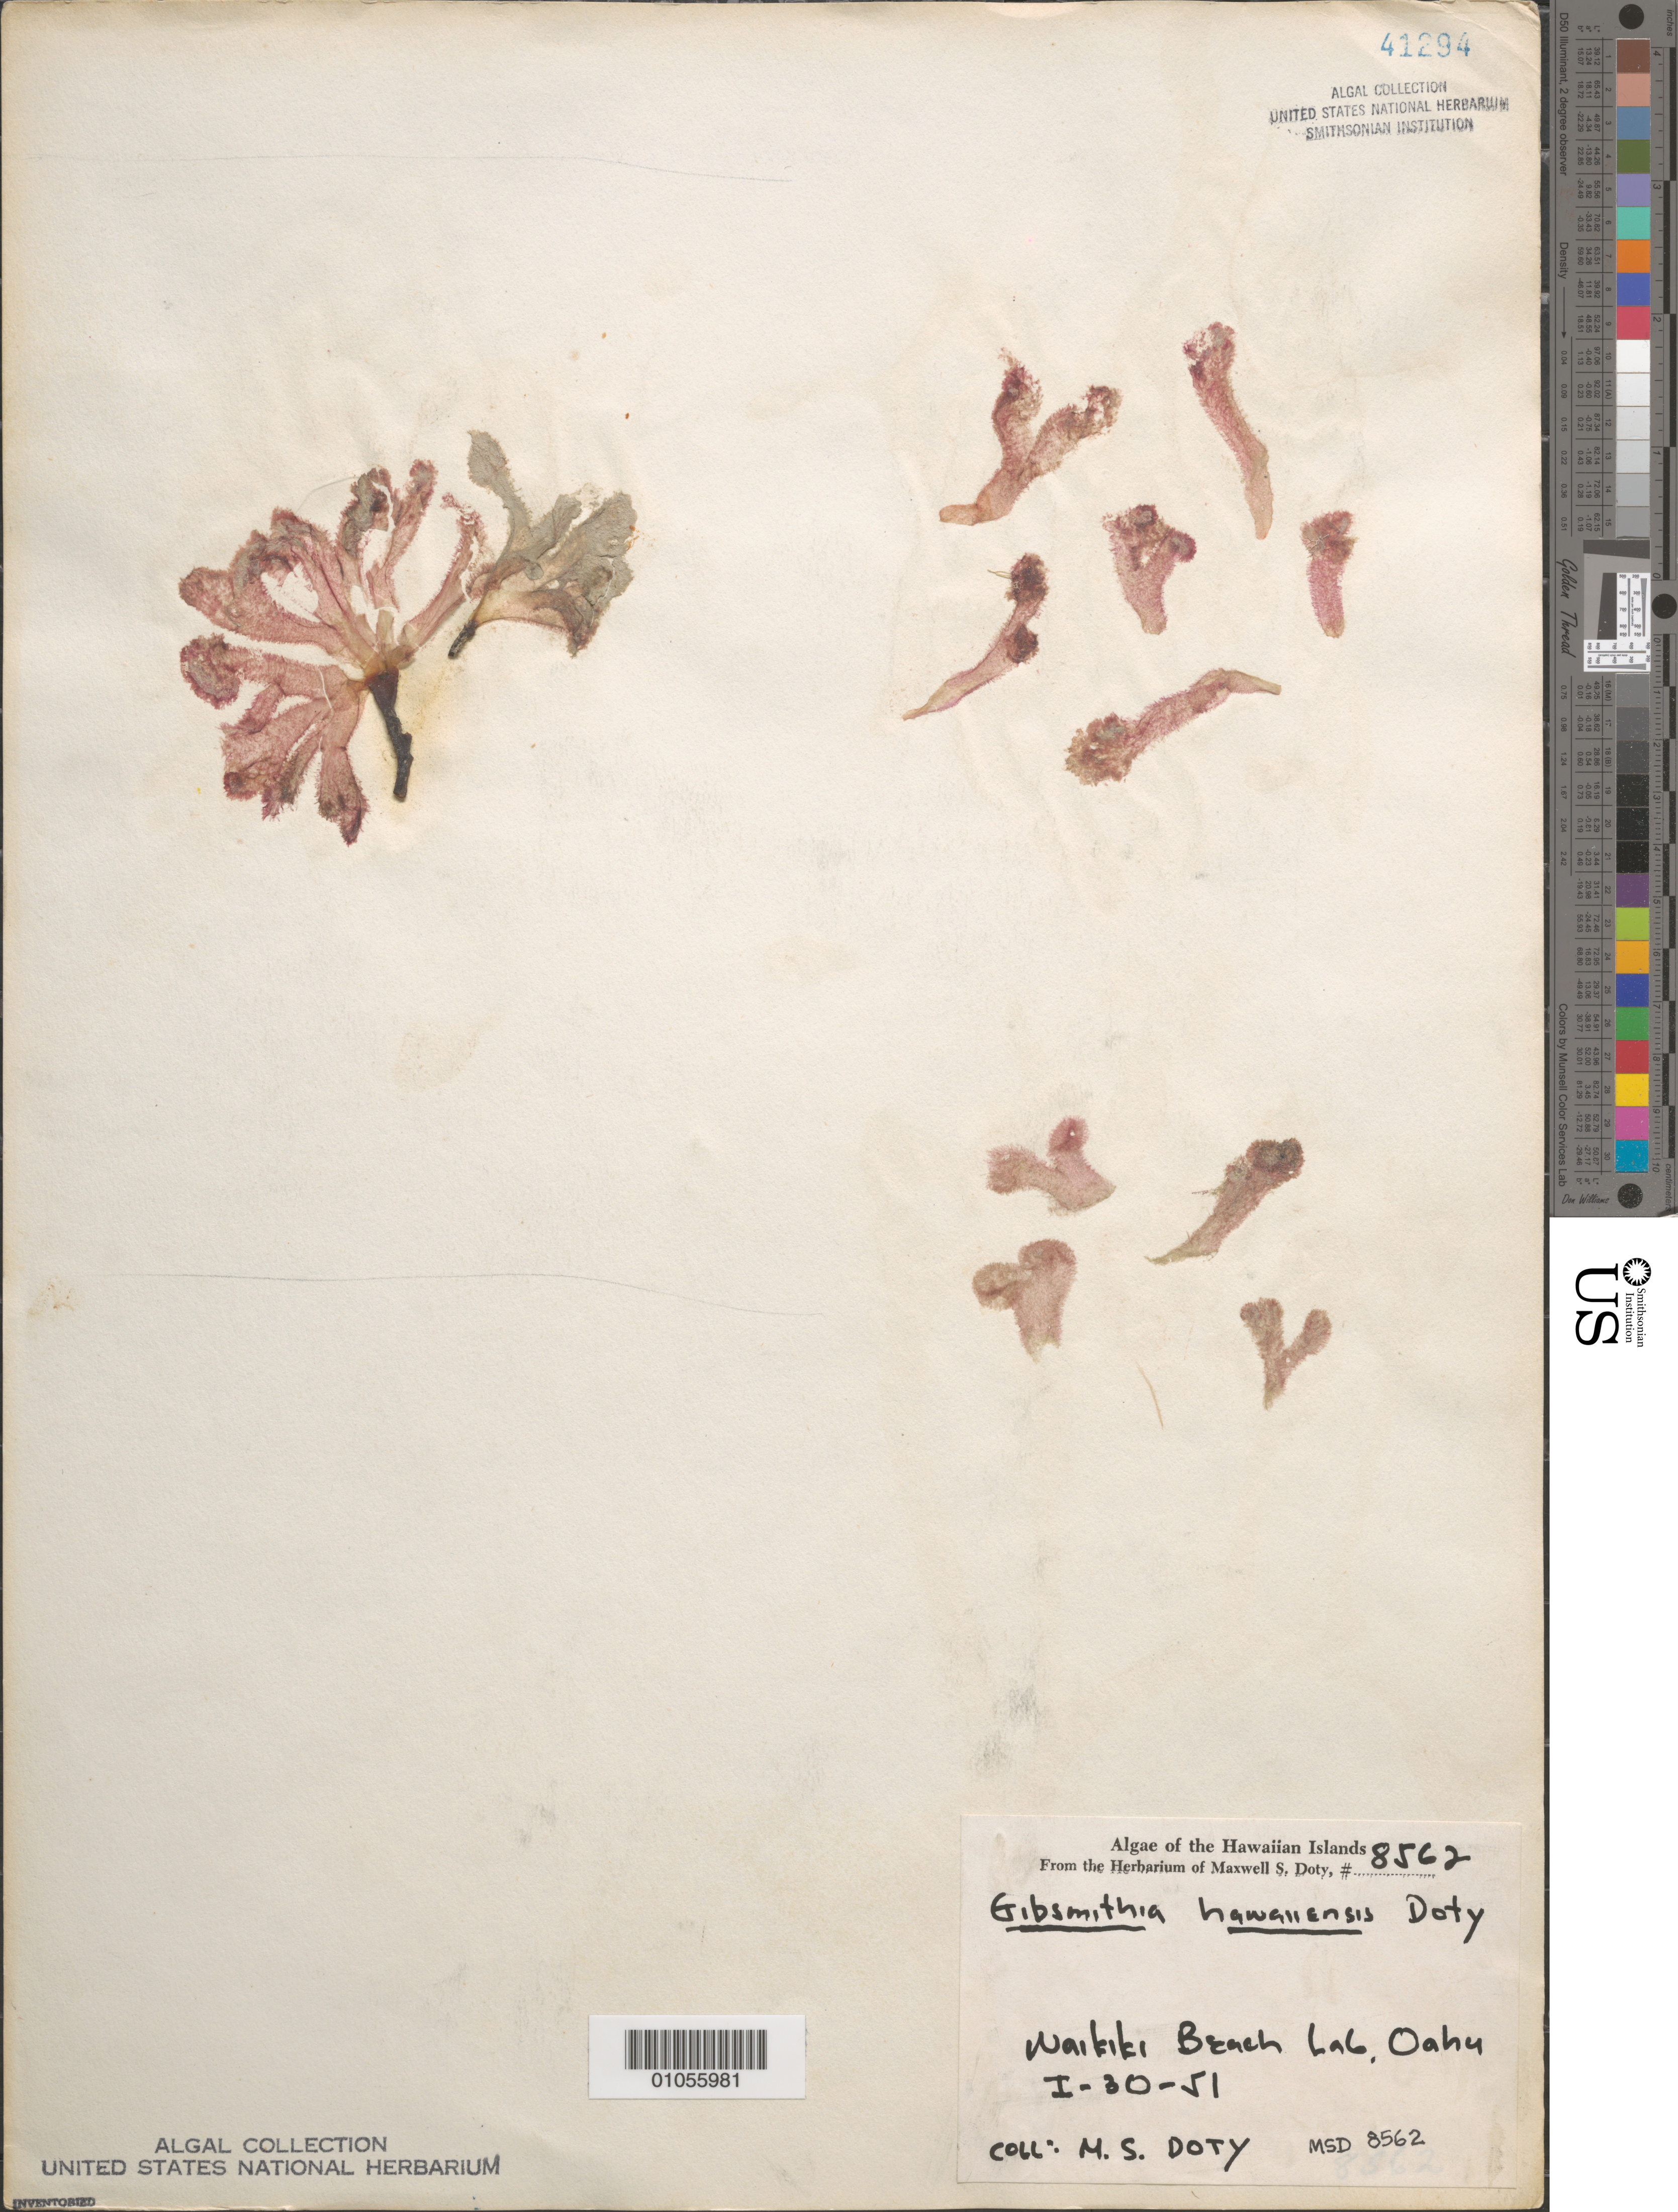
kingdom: Plantae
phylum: Rhodophyta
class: Florideophyceae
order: Gigartinales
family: Dumontiaceae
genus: Gibsmithia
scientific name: Gibsmithia hawaiiensis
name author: Doty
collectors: M. S. Doty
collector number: MSD 8562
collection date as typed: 30 Jan 1951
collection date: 1951-01-30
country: United States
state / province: Hawaii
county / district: Honolulu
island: Oahu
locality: Waikiki Beach laboratory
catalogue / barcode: US 41294